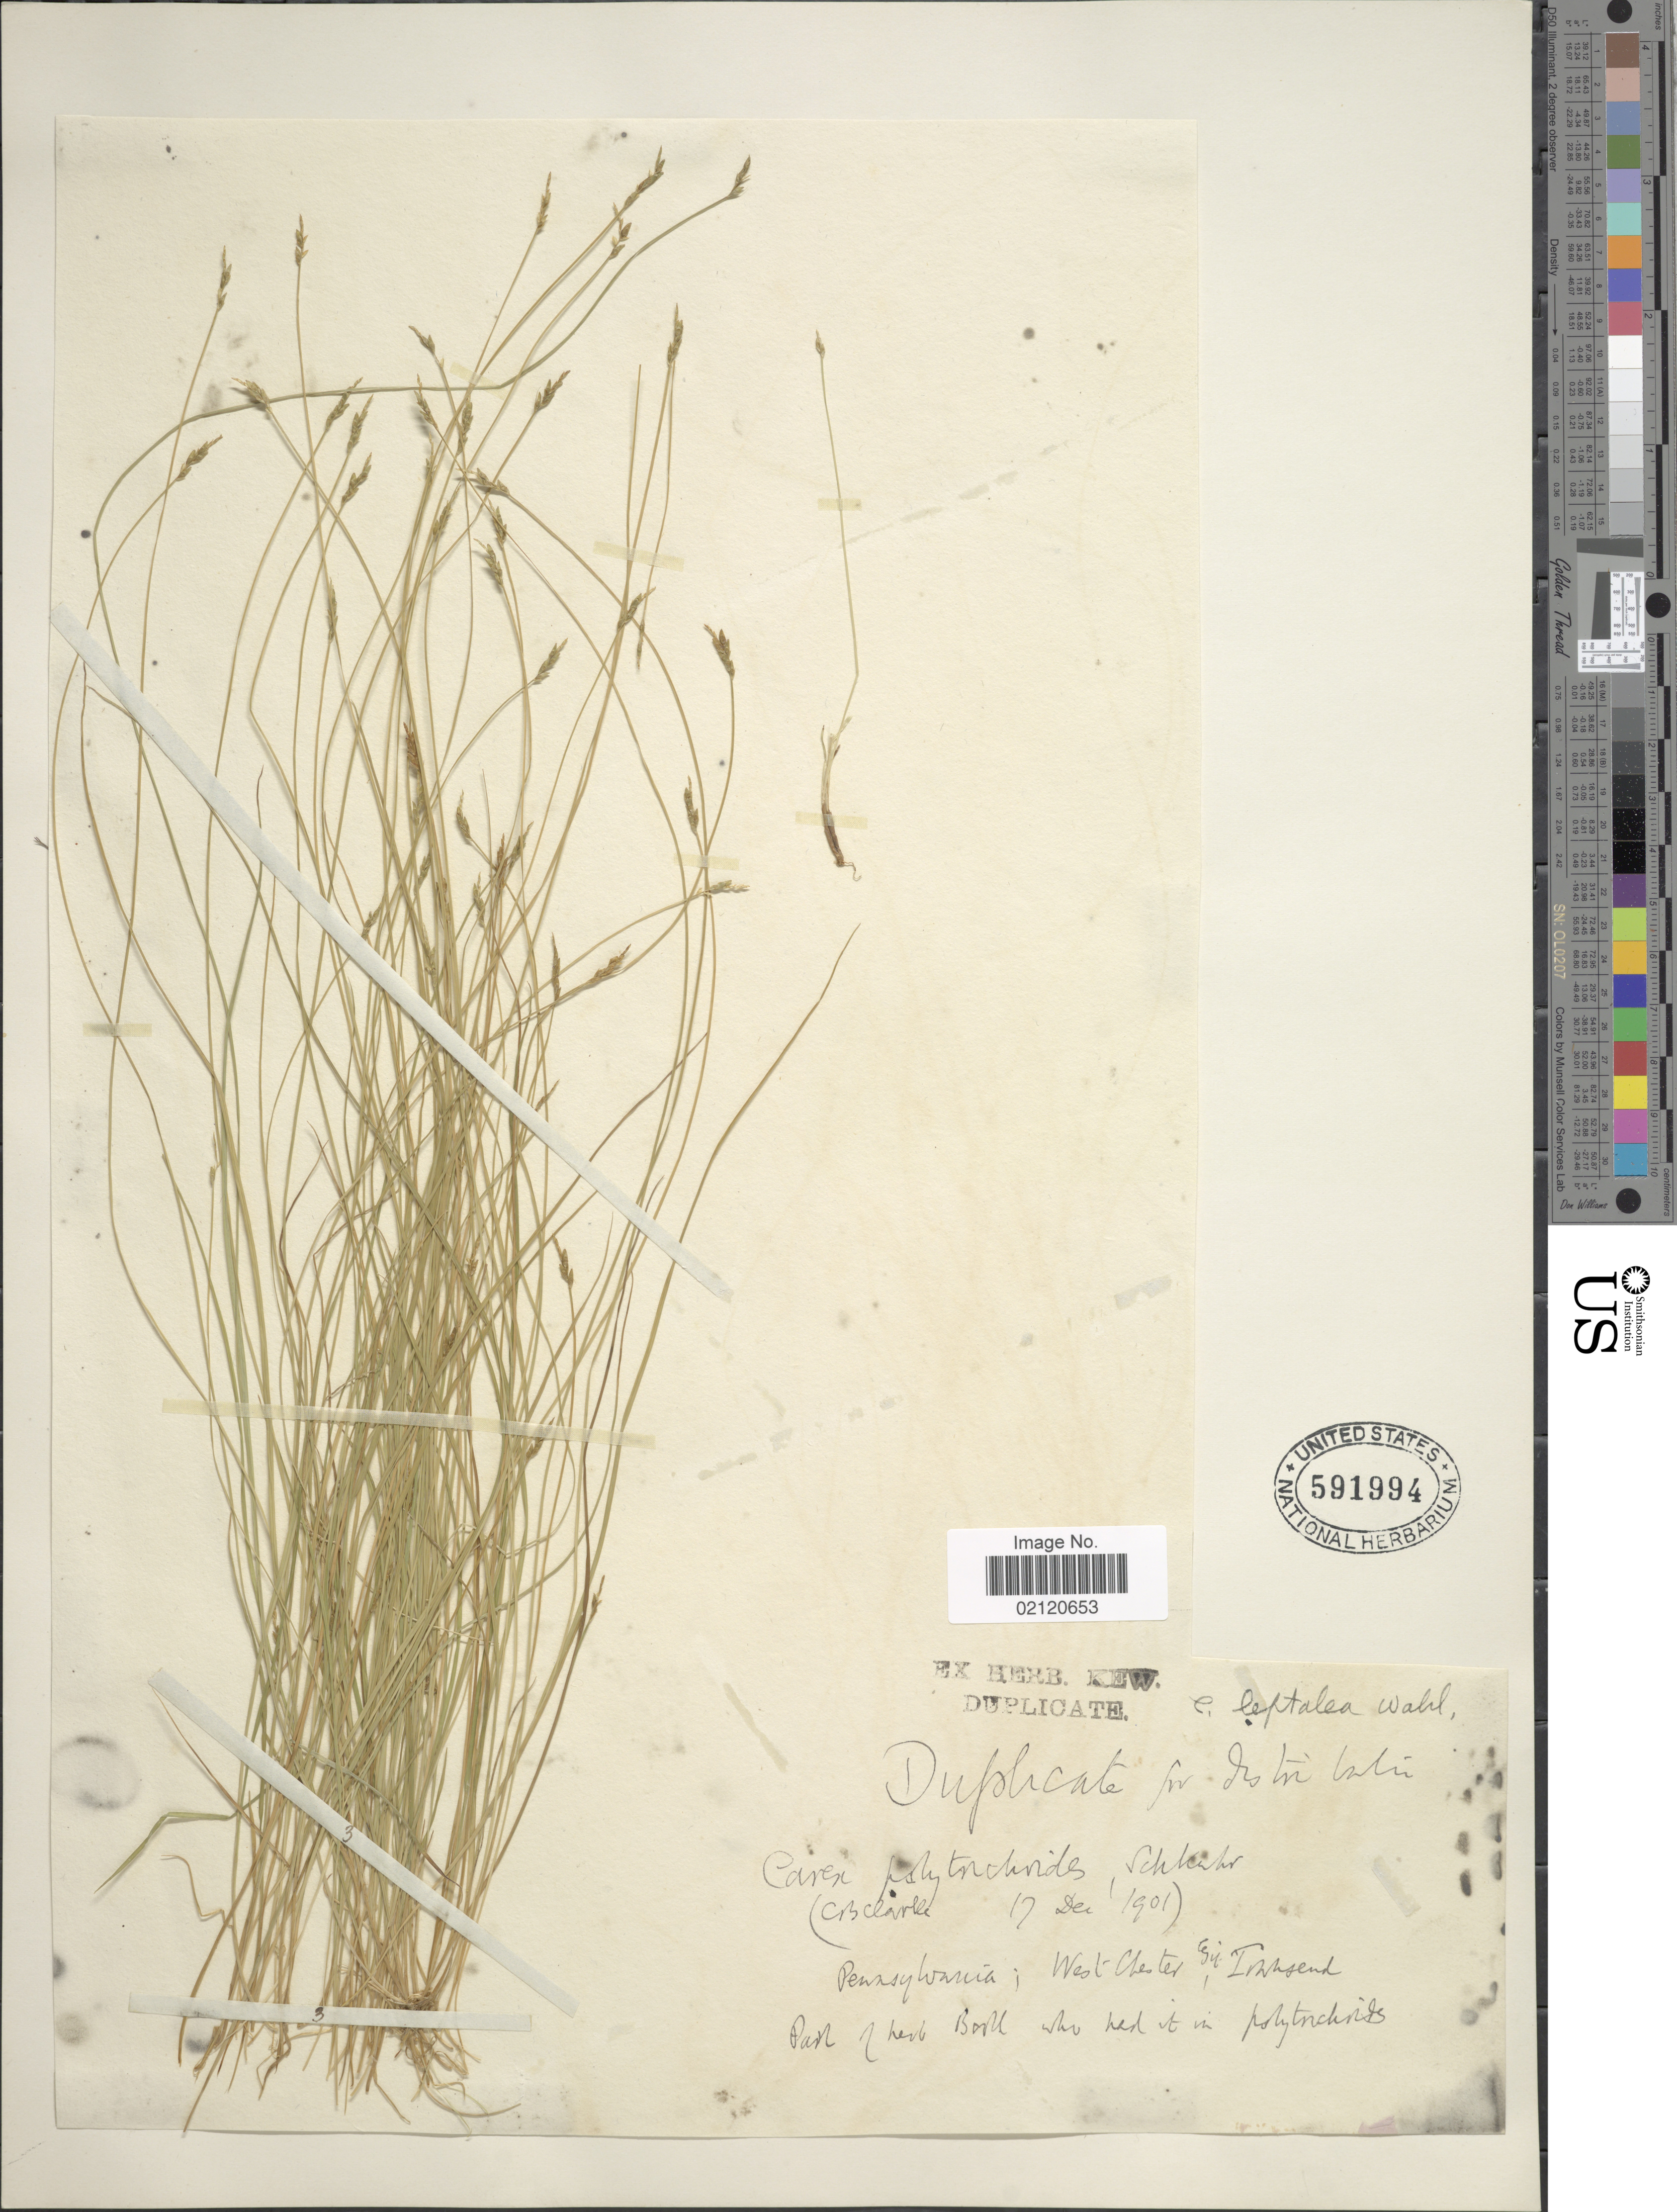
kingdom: Plantae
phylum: Tracheophyta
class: Liliopsida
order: Poales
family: Cyperaceae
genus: Carex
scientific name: Carex leptalea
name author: Wahlenb.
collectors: Townsend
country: United States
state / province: Pennsylvania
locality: West Chester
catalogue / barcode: US 591994